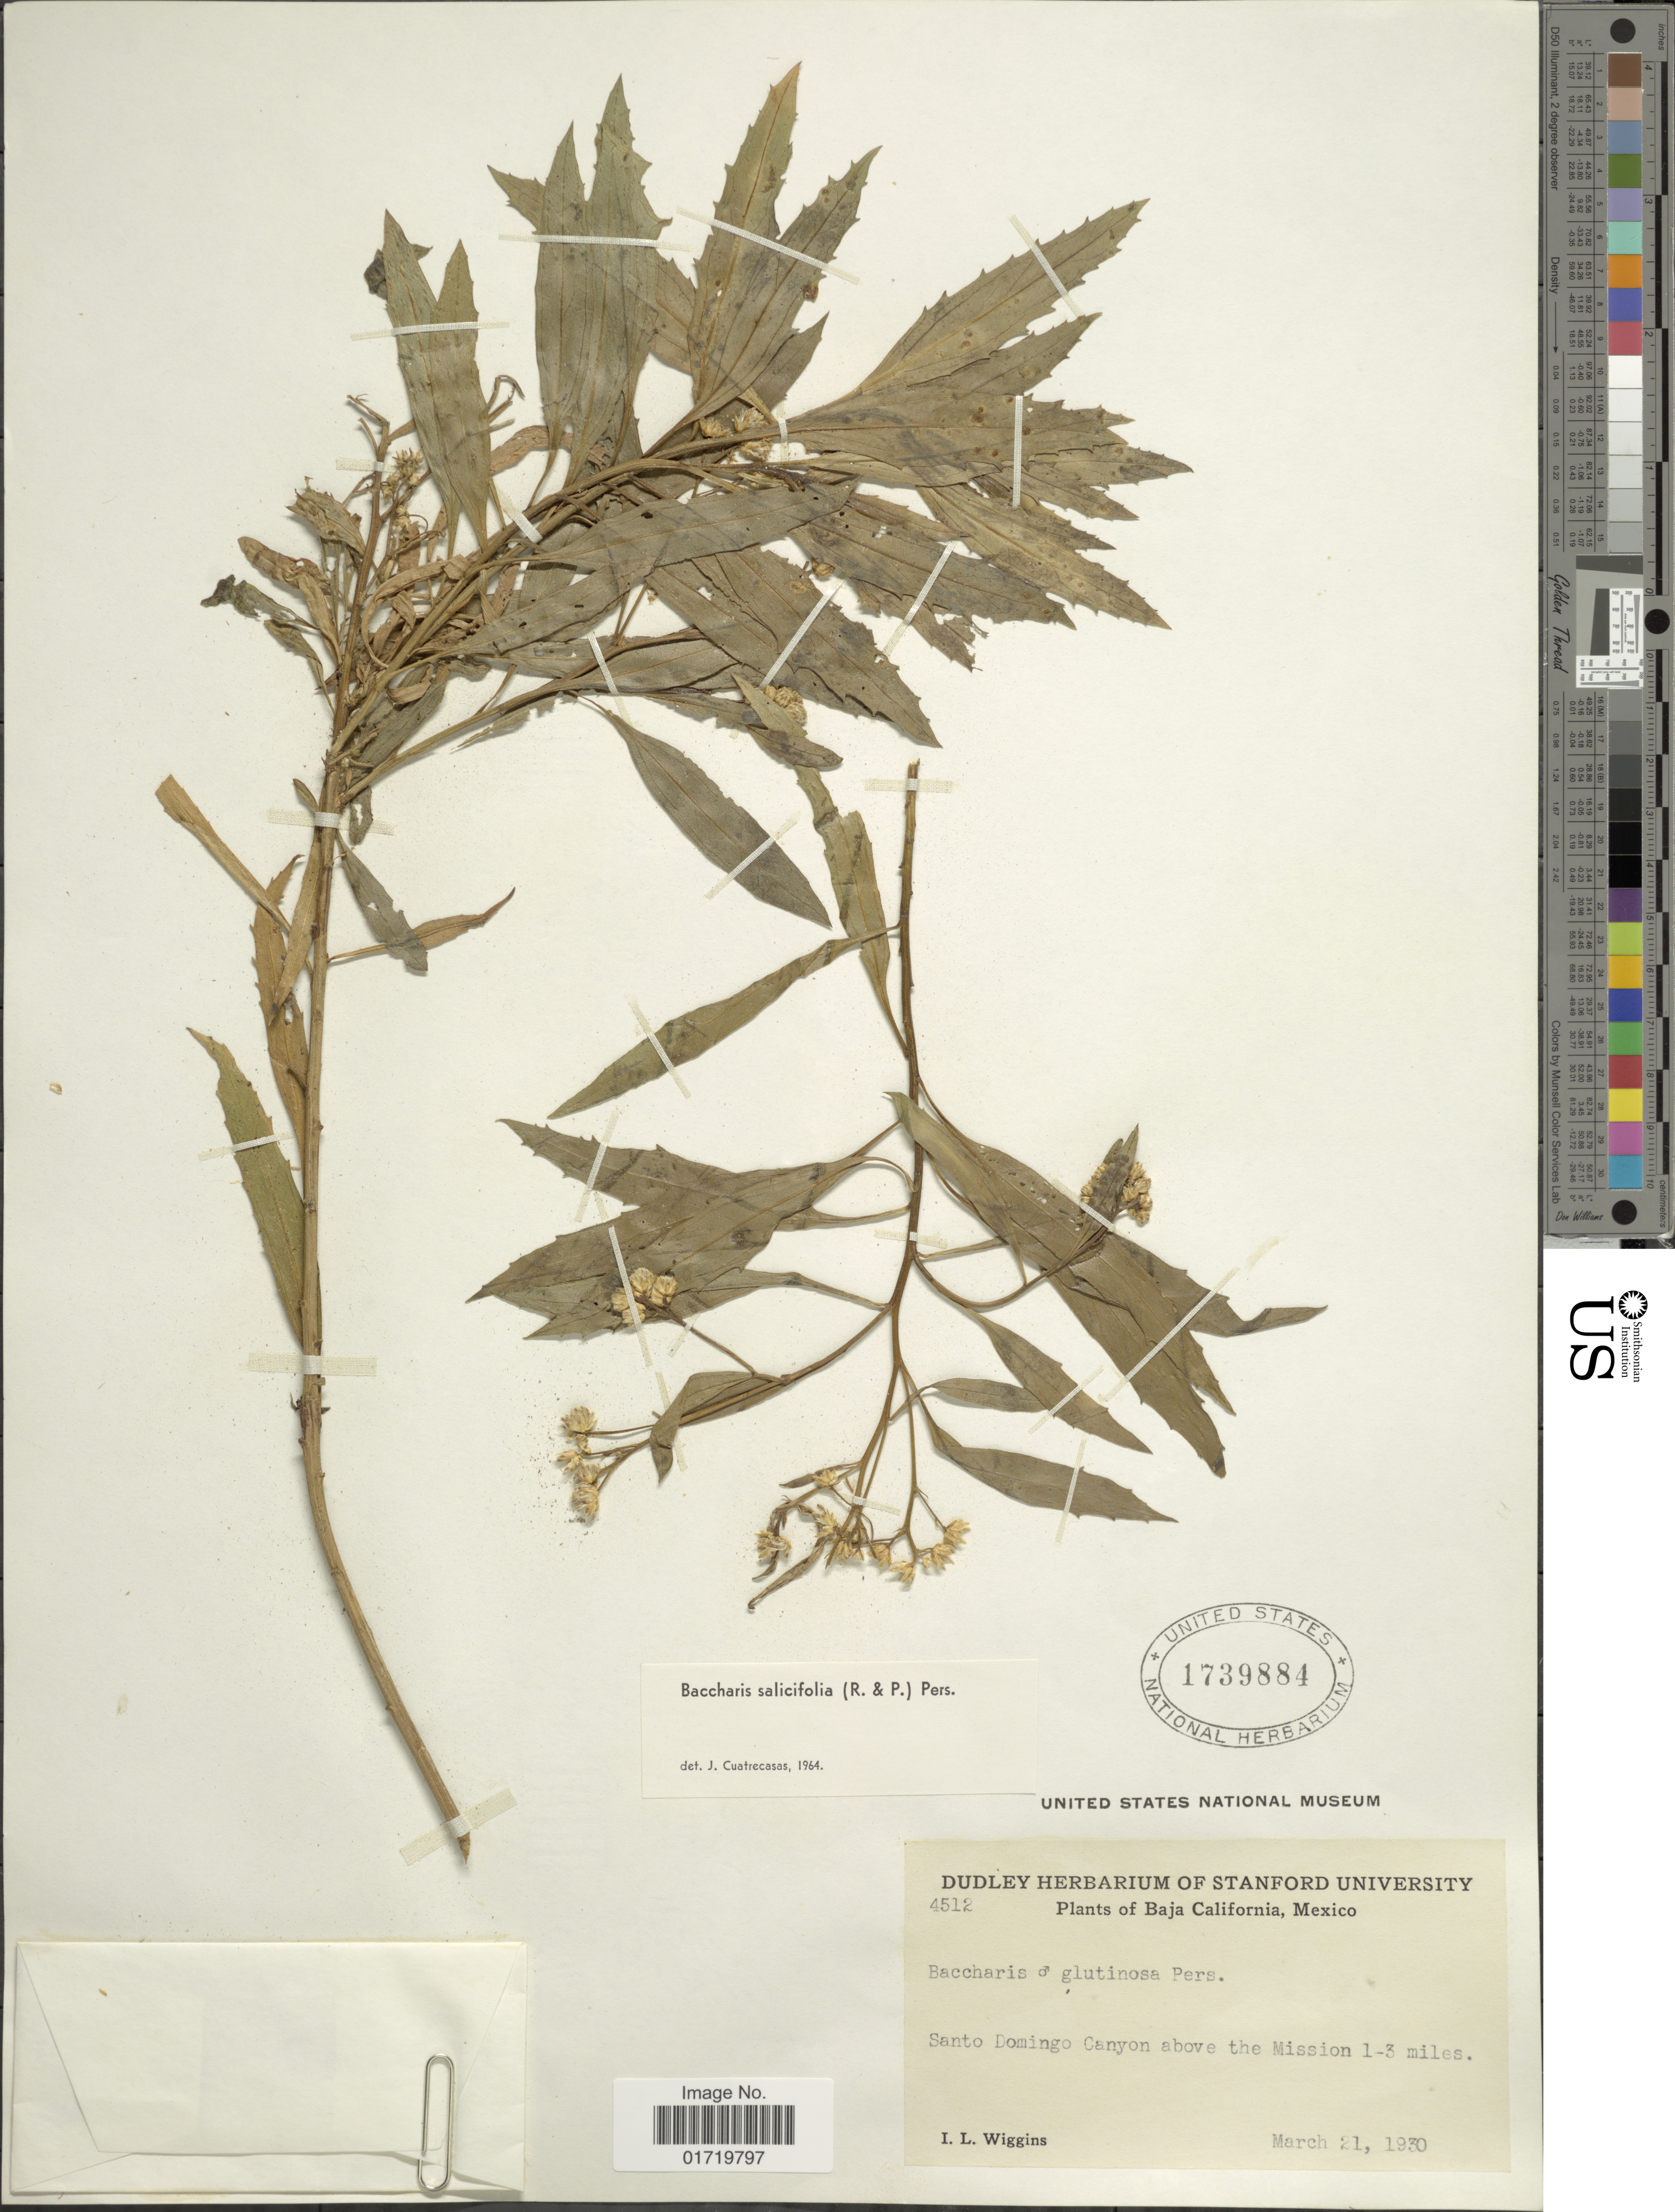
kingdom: Plantae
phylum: Tracheophyta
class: Magnoliopsida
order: Asterales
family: Asteraceae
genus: Baccharis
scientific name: Baccharis salicifolia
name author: (Ruiz & Pav.) Pers.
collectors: I. L. Wiggins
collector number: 4512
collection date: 1930-03-21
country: Mexico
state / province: Baja California Sur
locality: Baja California, Santa Domingo Canyon above the Mission 1-3 miles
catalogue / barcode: US 1739884